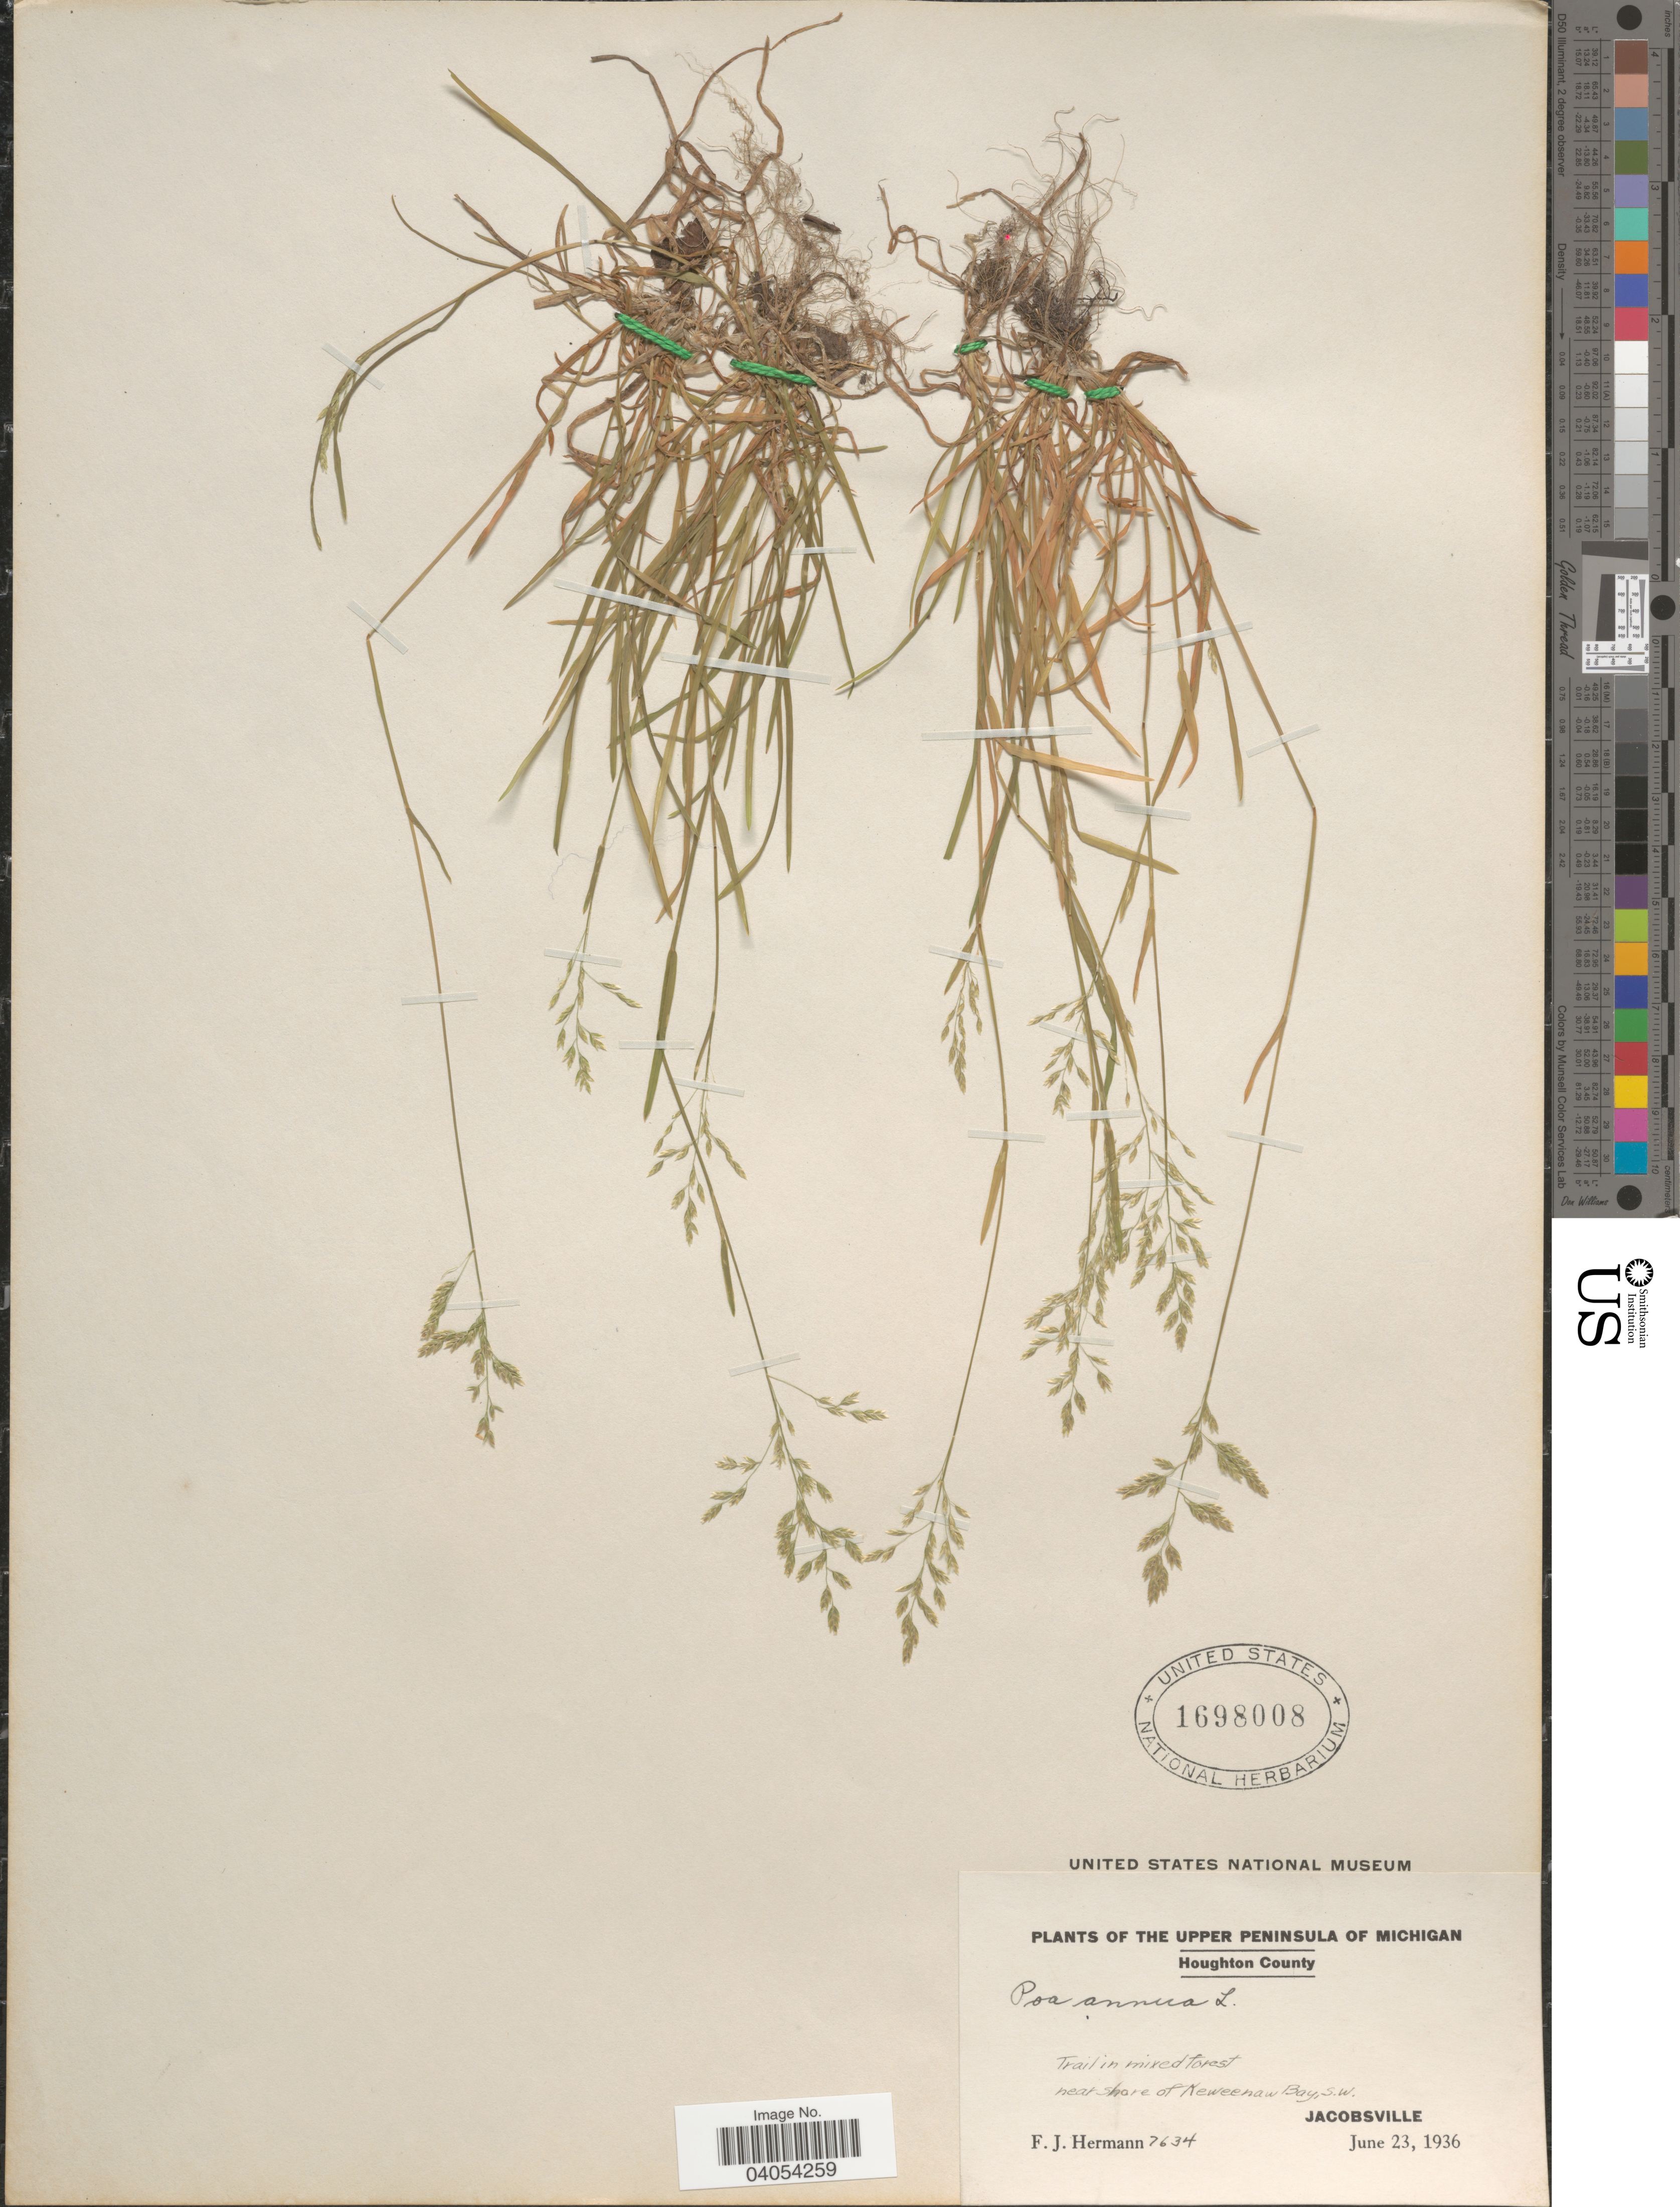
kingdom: Plantae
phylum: Tracheophyta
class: Liliopsida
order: Poales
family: Poaceae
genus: Poa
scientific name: Poa annua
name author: L.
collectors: F. J. Hermann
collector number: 7634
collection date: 1936-06-23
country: United States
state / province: Michigan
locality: The Upper Peninsula of Michigan. Houghton County. Near shore of Keweenaw Bay,S.W. Jacobsville.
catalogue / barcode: US 1698008